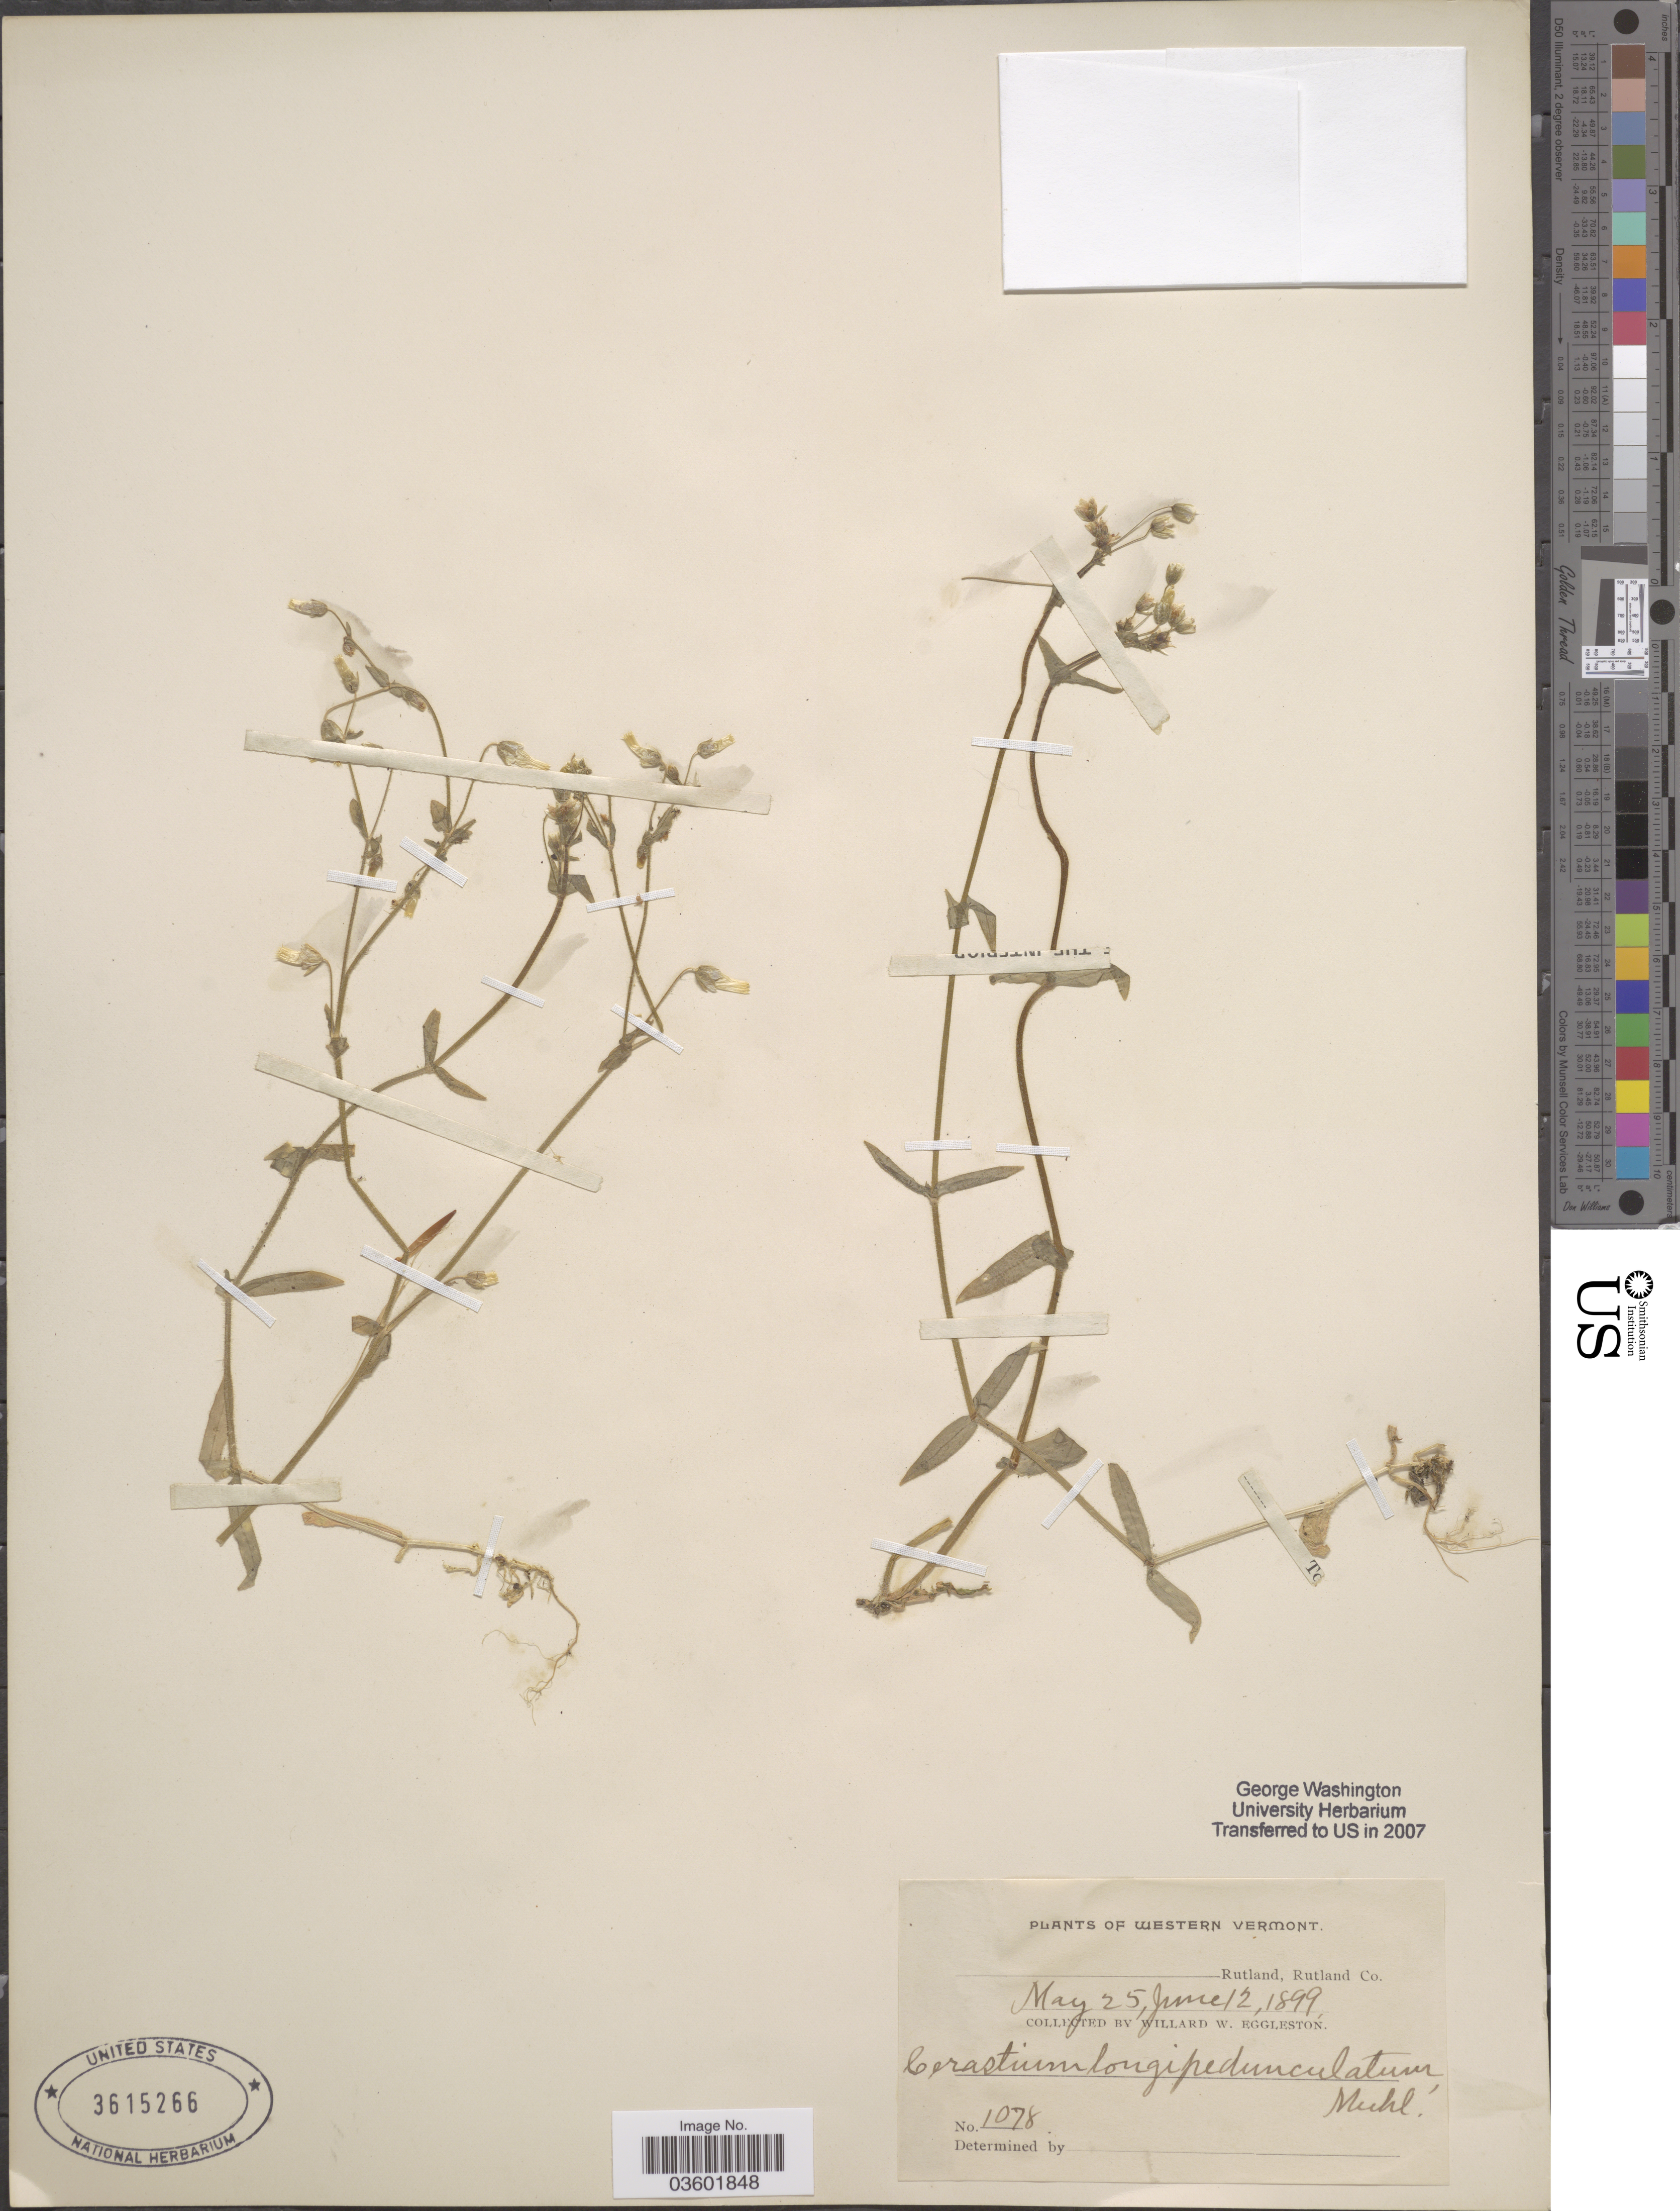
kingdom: Plantae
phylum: Tracheophyta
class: Magnoliopsida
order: Caryophyllales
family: Caryophyllaceae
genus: Cerastium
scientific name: Cerastium nutans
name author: Raf.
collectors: W. W. Eggleston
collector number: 1078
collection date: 1899-05-25/1899-06-12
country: United States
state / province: Vermont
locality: Western Vermont. Rutland, Rutland Co.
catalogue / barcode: US 3615266